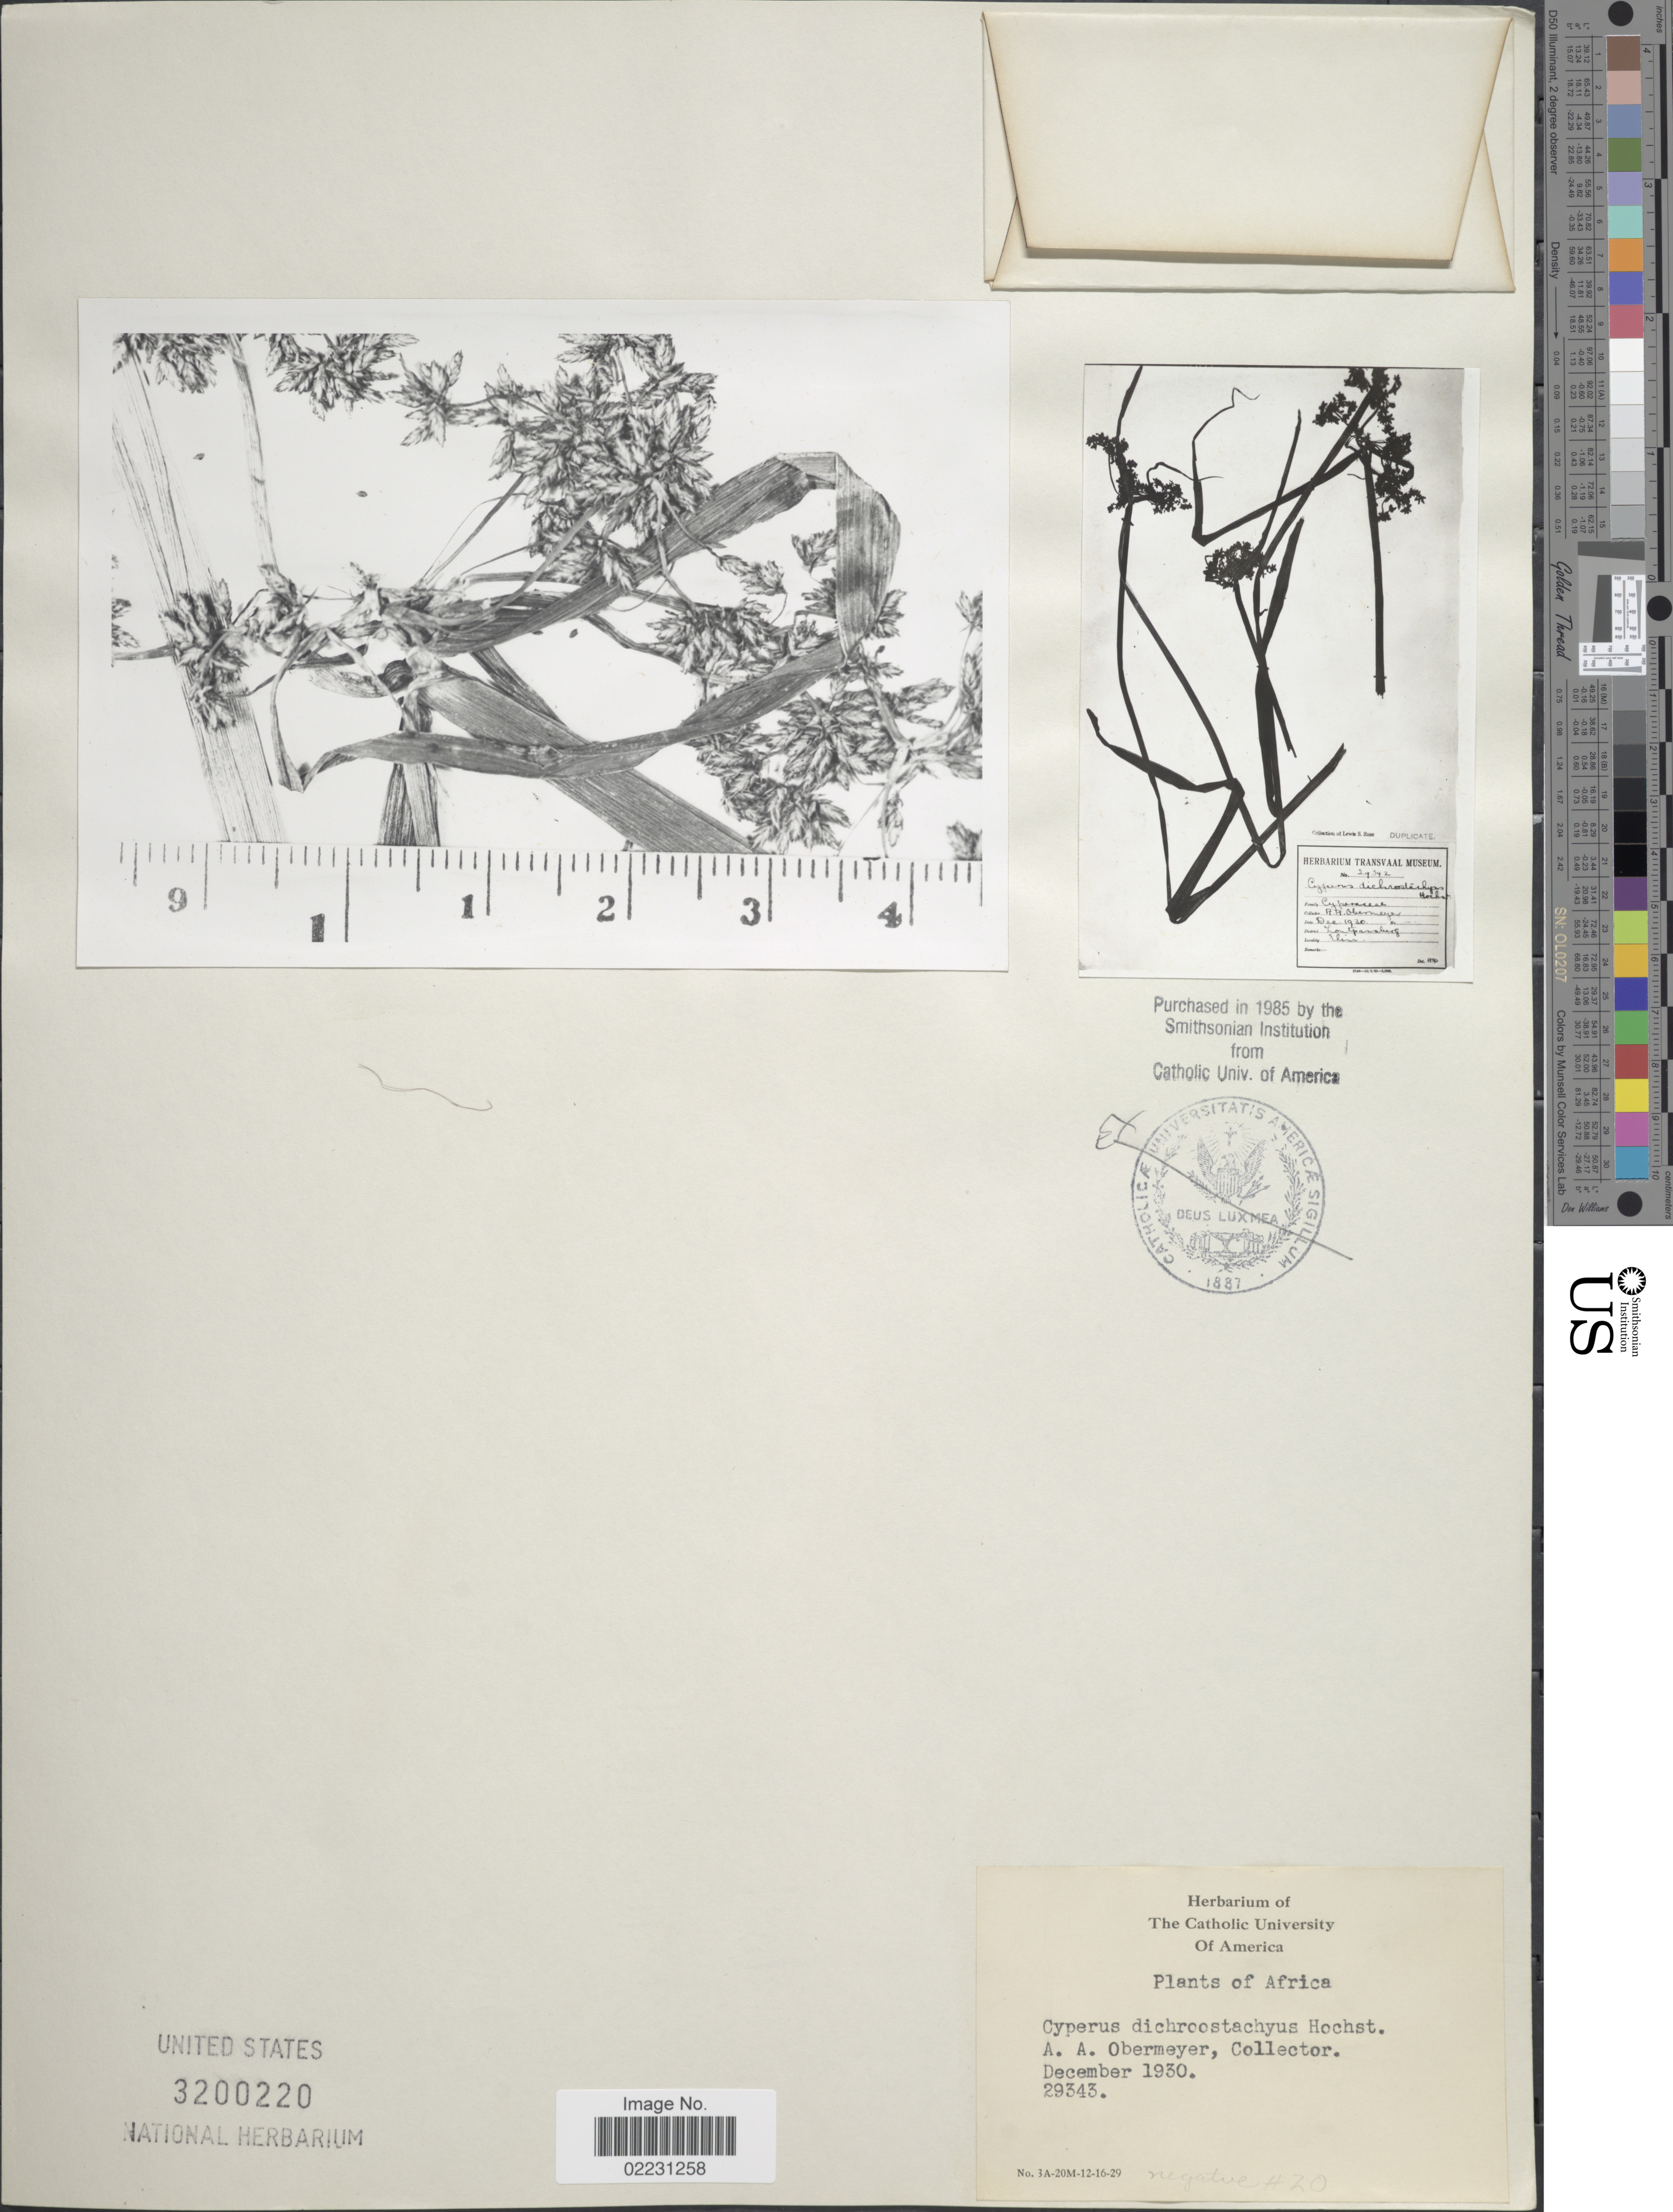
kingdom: Plantae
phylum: Tracheophyta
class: Liliopsida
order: Poales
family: Cyperaceae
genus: Cyperus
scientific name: Cyperus dichrostachyus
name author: Hochst. ex A. Rich.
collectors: A. A. Obermeyer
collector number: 29343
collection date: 1930-12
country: South Africa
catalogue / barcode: US 3200220